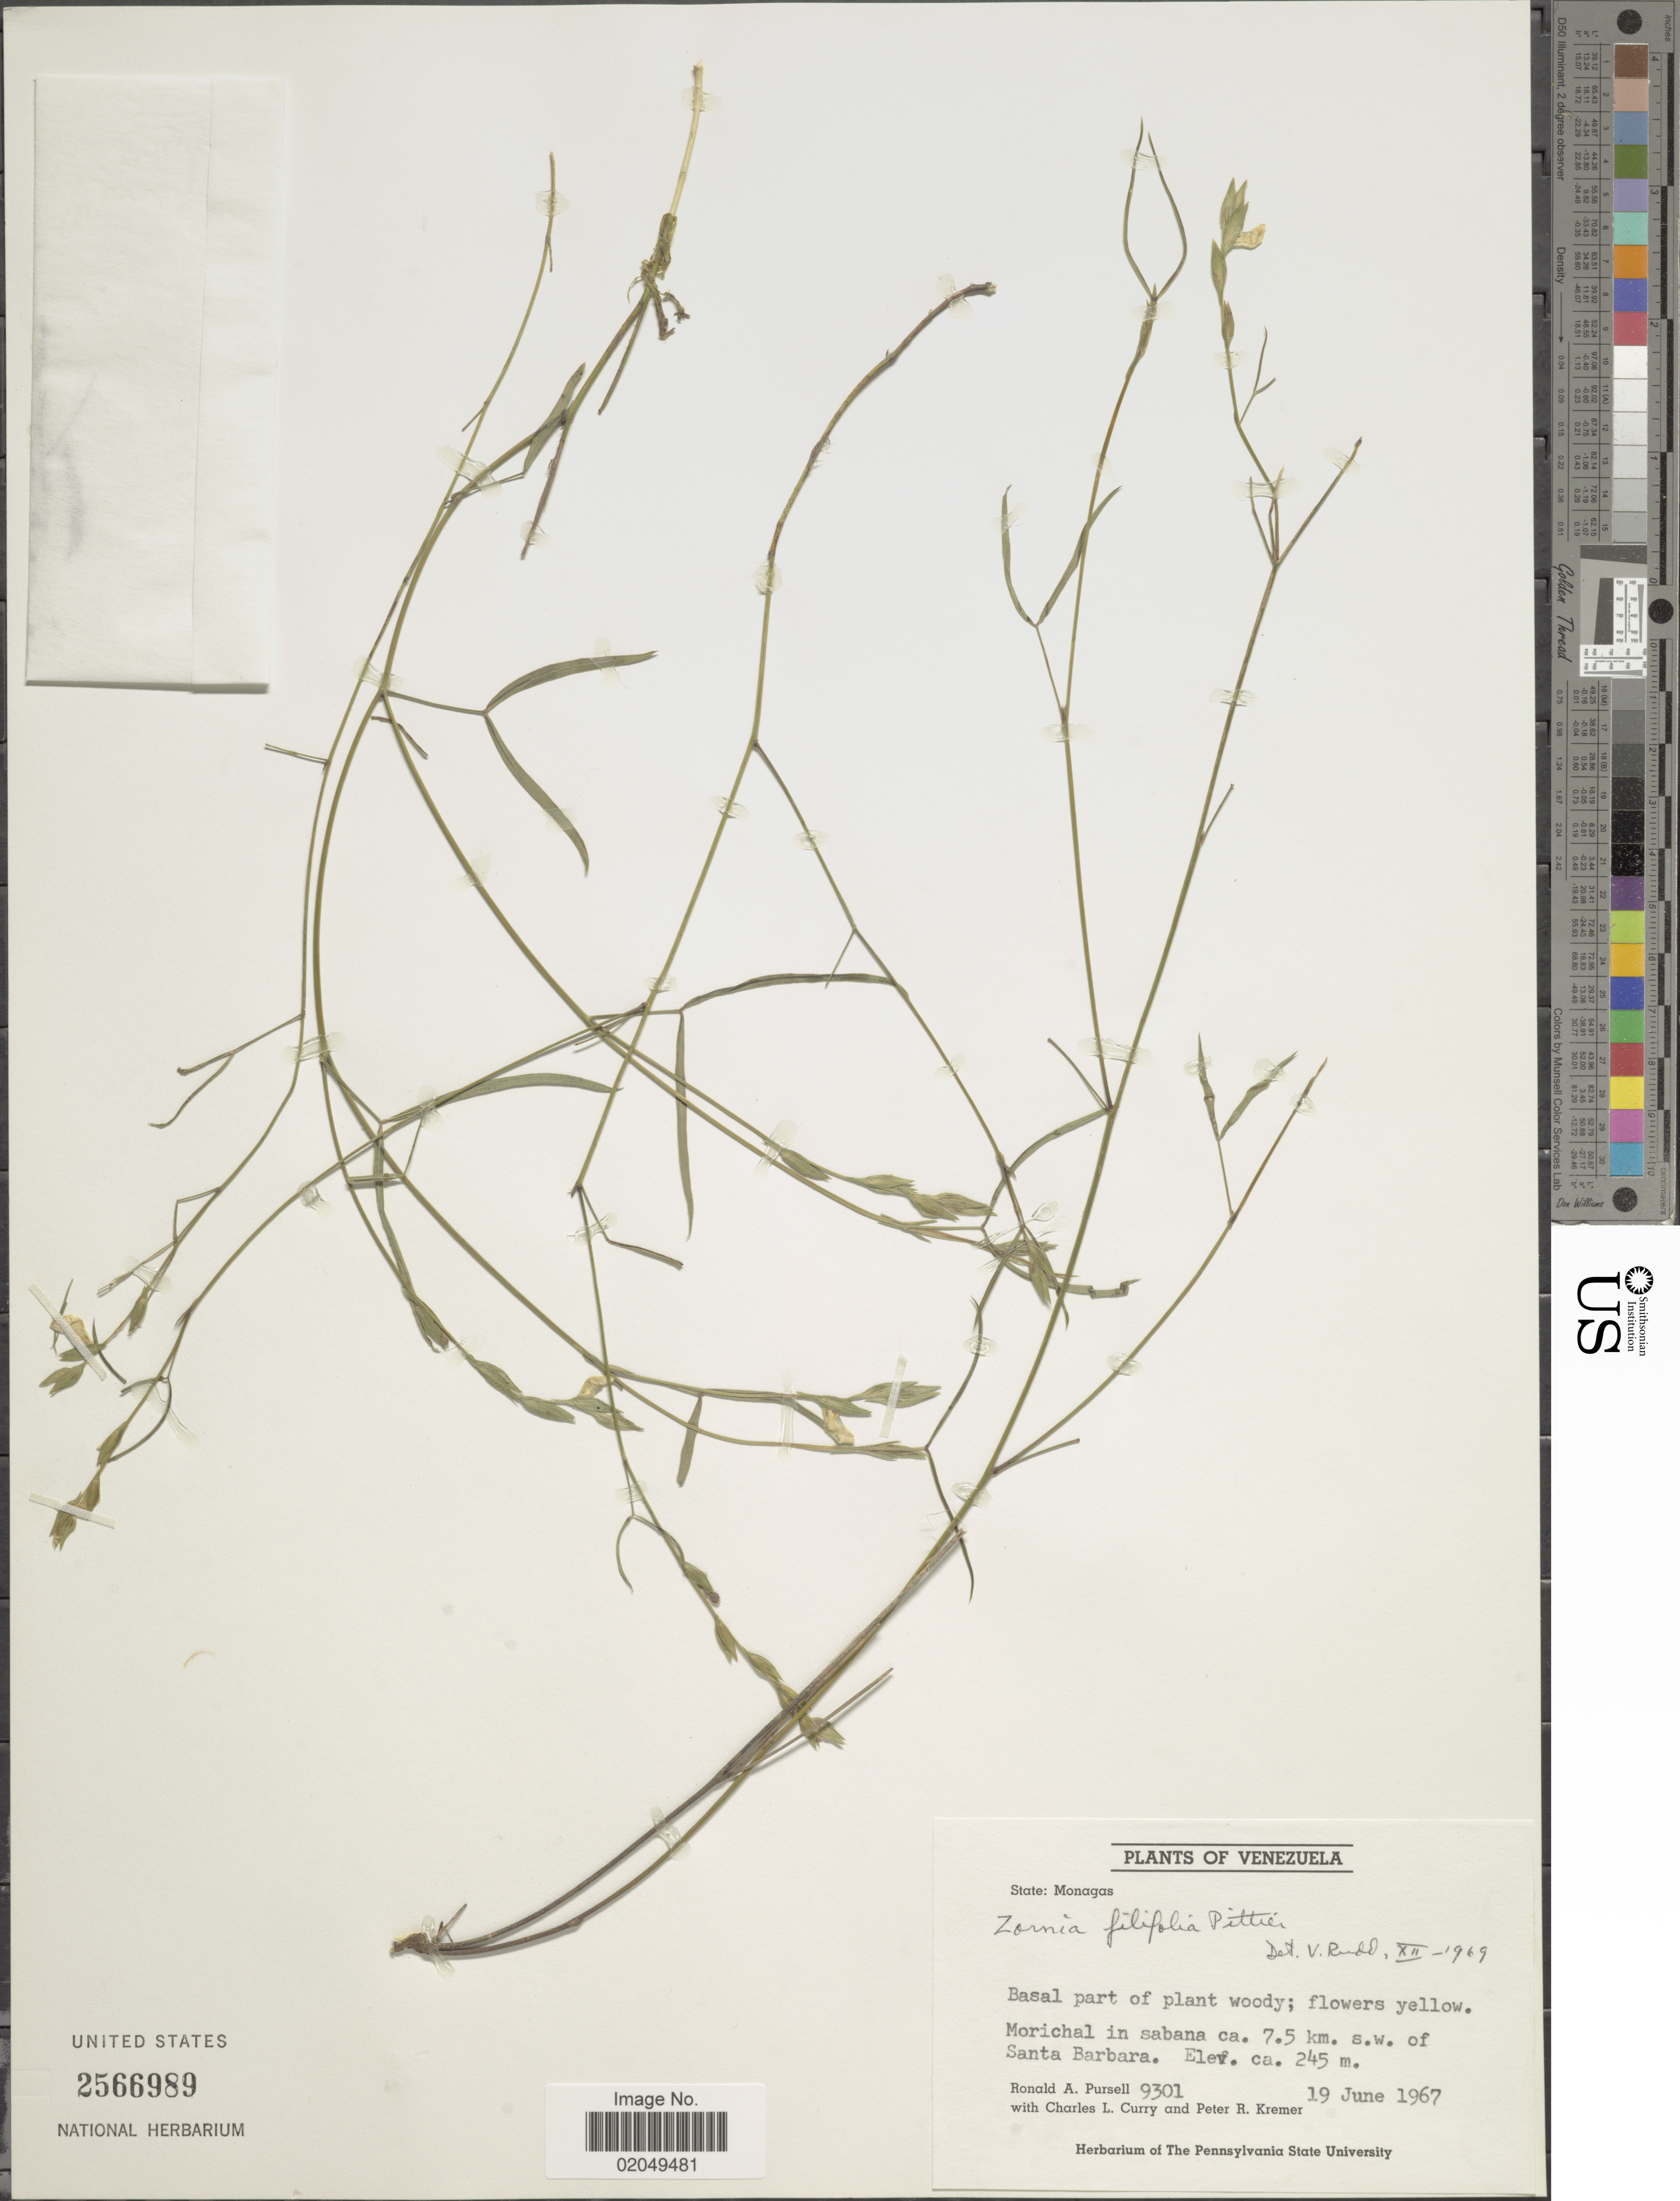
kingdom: Plantae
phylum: Tracheophyta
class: Magnoliopsida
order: Fabales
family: Fabaceae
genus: Zornia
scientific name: Zornia filifoliola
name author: Pittier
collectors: R. A. Pursell, C. L. Curry & P. Kremer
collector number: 9301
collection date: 1967-06-19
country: Venezuela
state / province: Monagas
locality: Basal part, Morichal in sabana ca. 7.5 km. s.w. of Santa Barbara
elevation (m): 245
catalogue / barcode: US 2566989